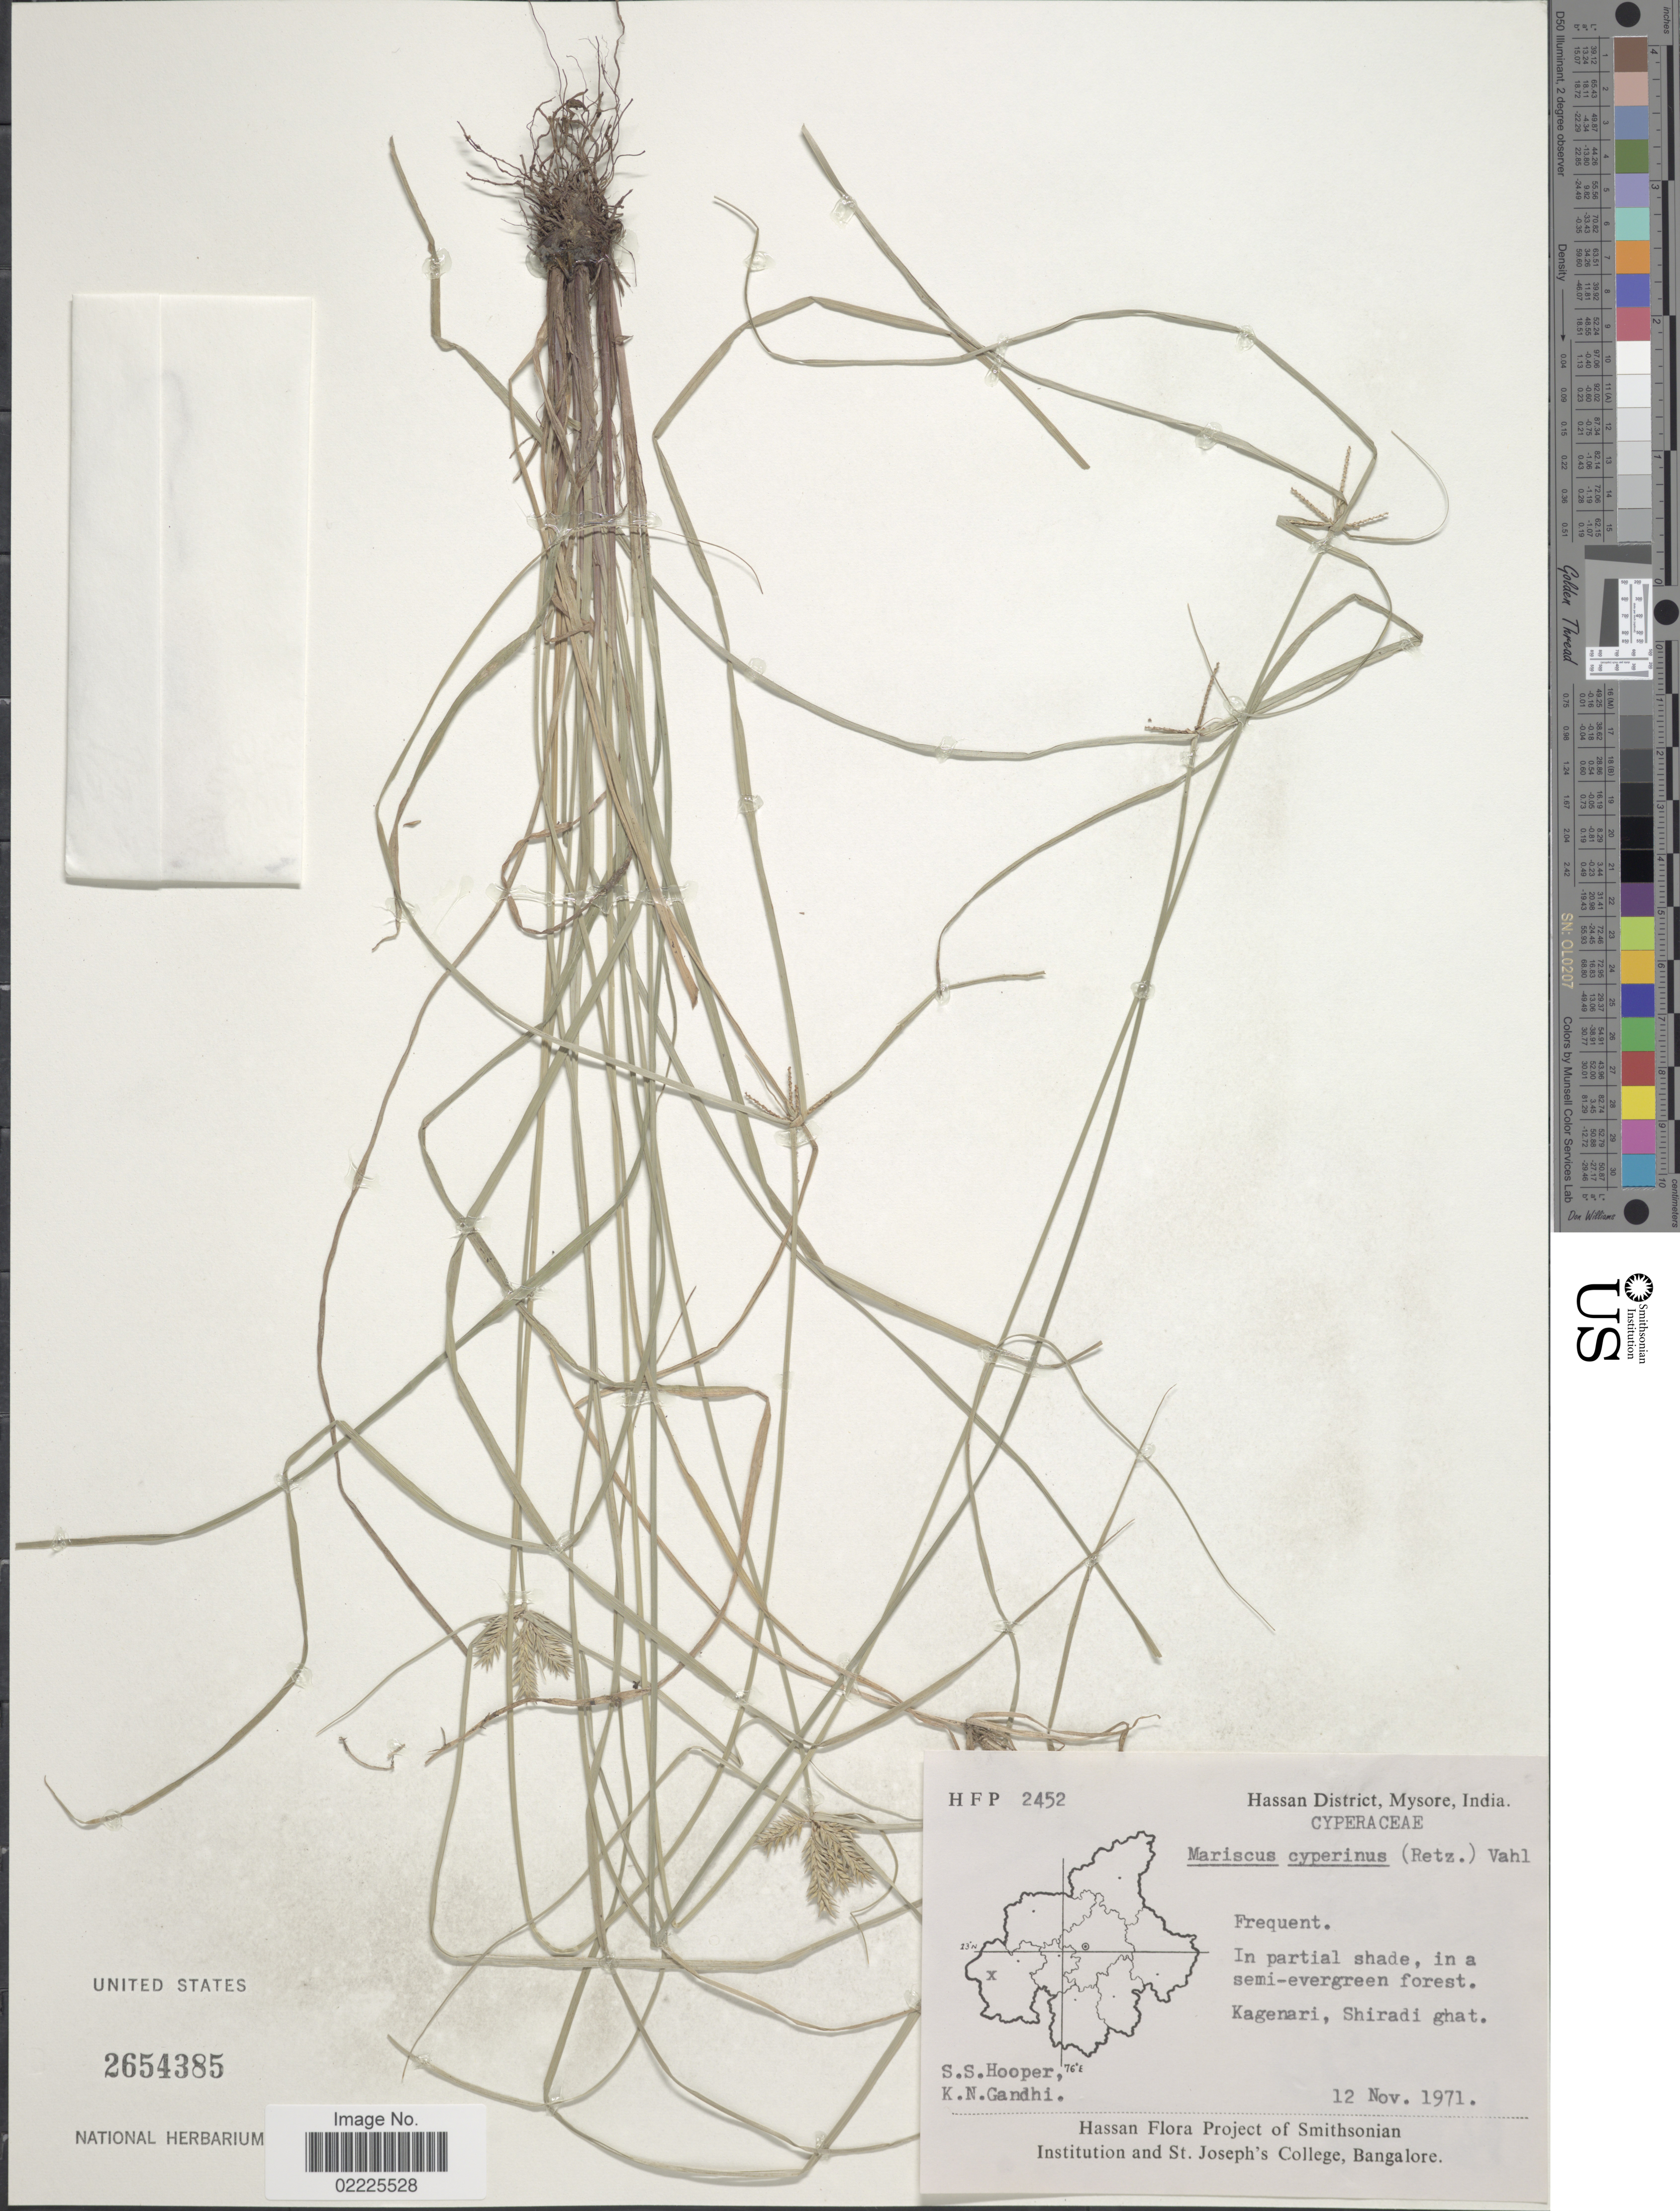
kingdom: Plantae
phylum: Tracheophyta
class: Liliopsida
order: Poales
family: Cyperaceae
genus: Cyperus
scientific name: Cyperus cyperinus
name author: (Retz.) Valck. Sur.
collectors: S. S. Hooper & K. N. Gandhi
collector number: H F P 2452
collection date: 1971-11-12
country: India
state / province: Karnataka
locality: Hassan District, Mysore, In partial shade, in a semi-evergreen forest, Kagenari, Shiradi ghat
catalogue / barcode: US 2654385